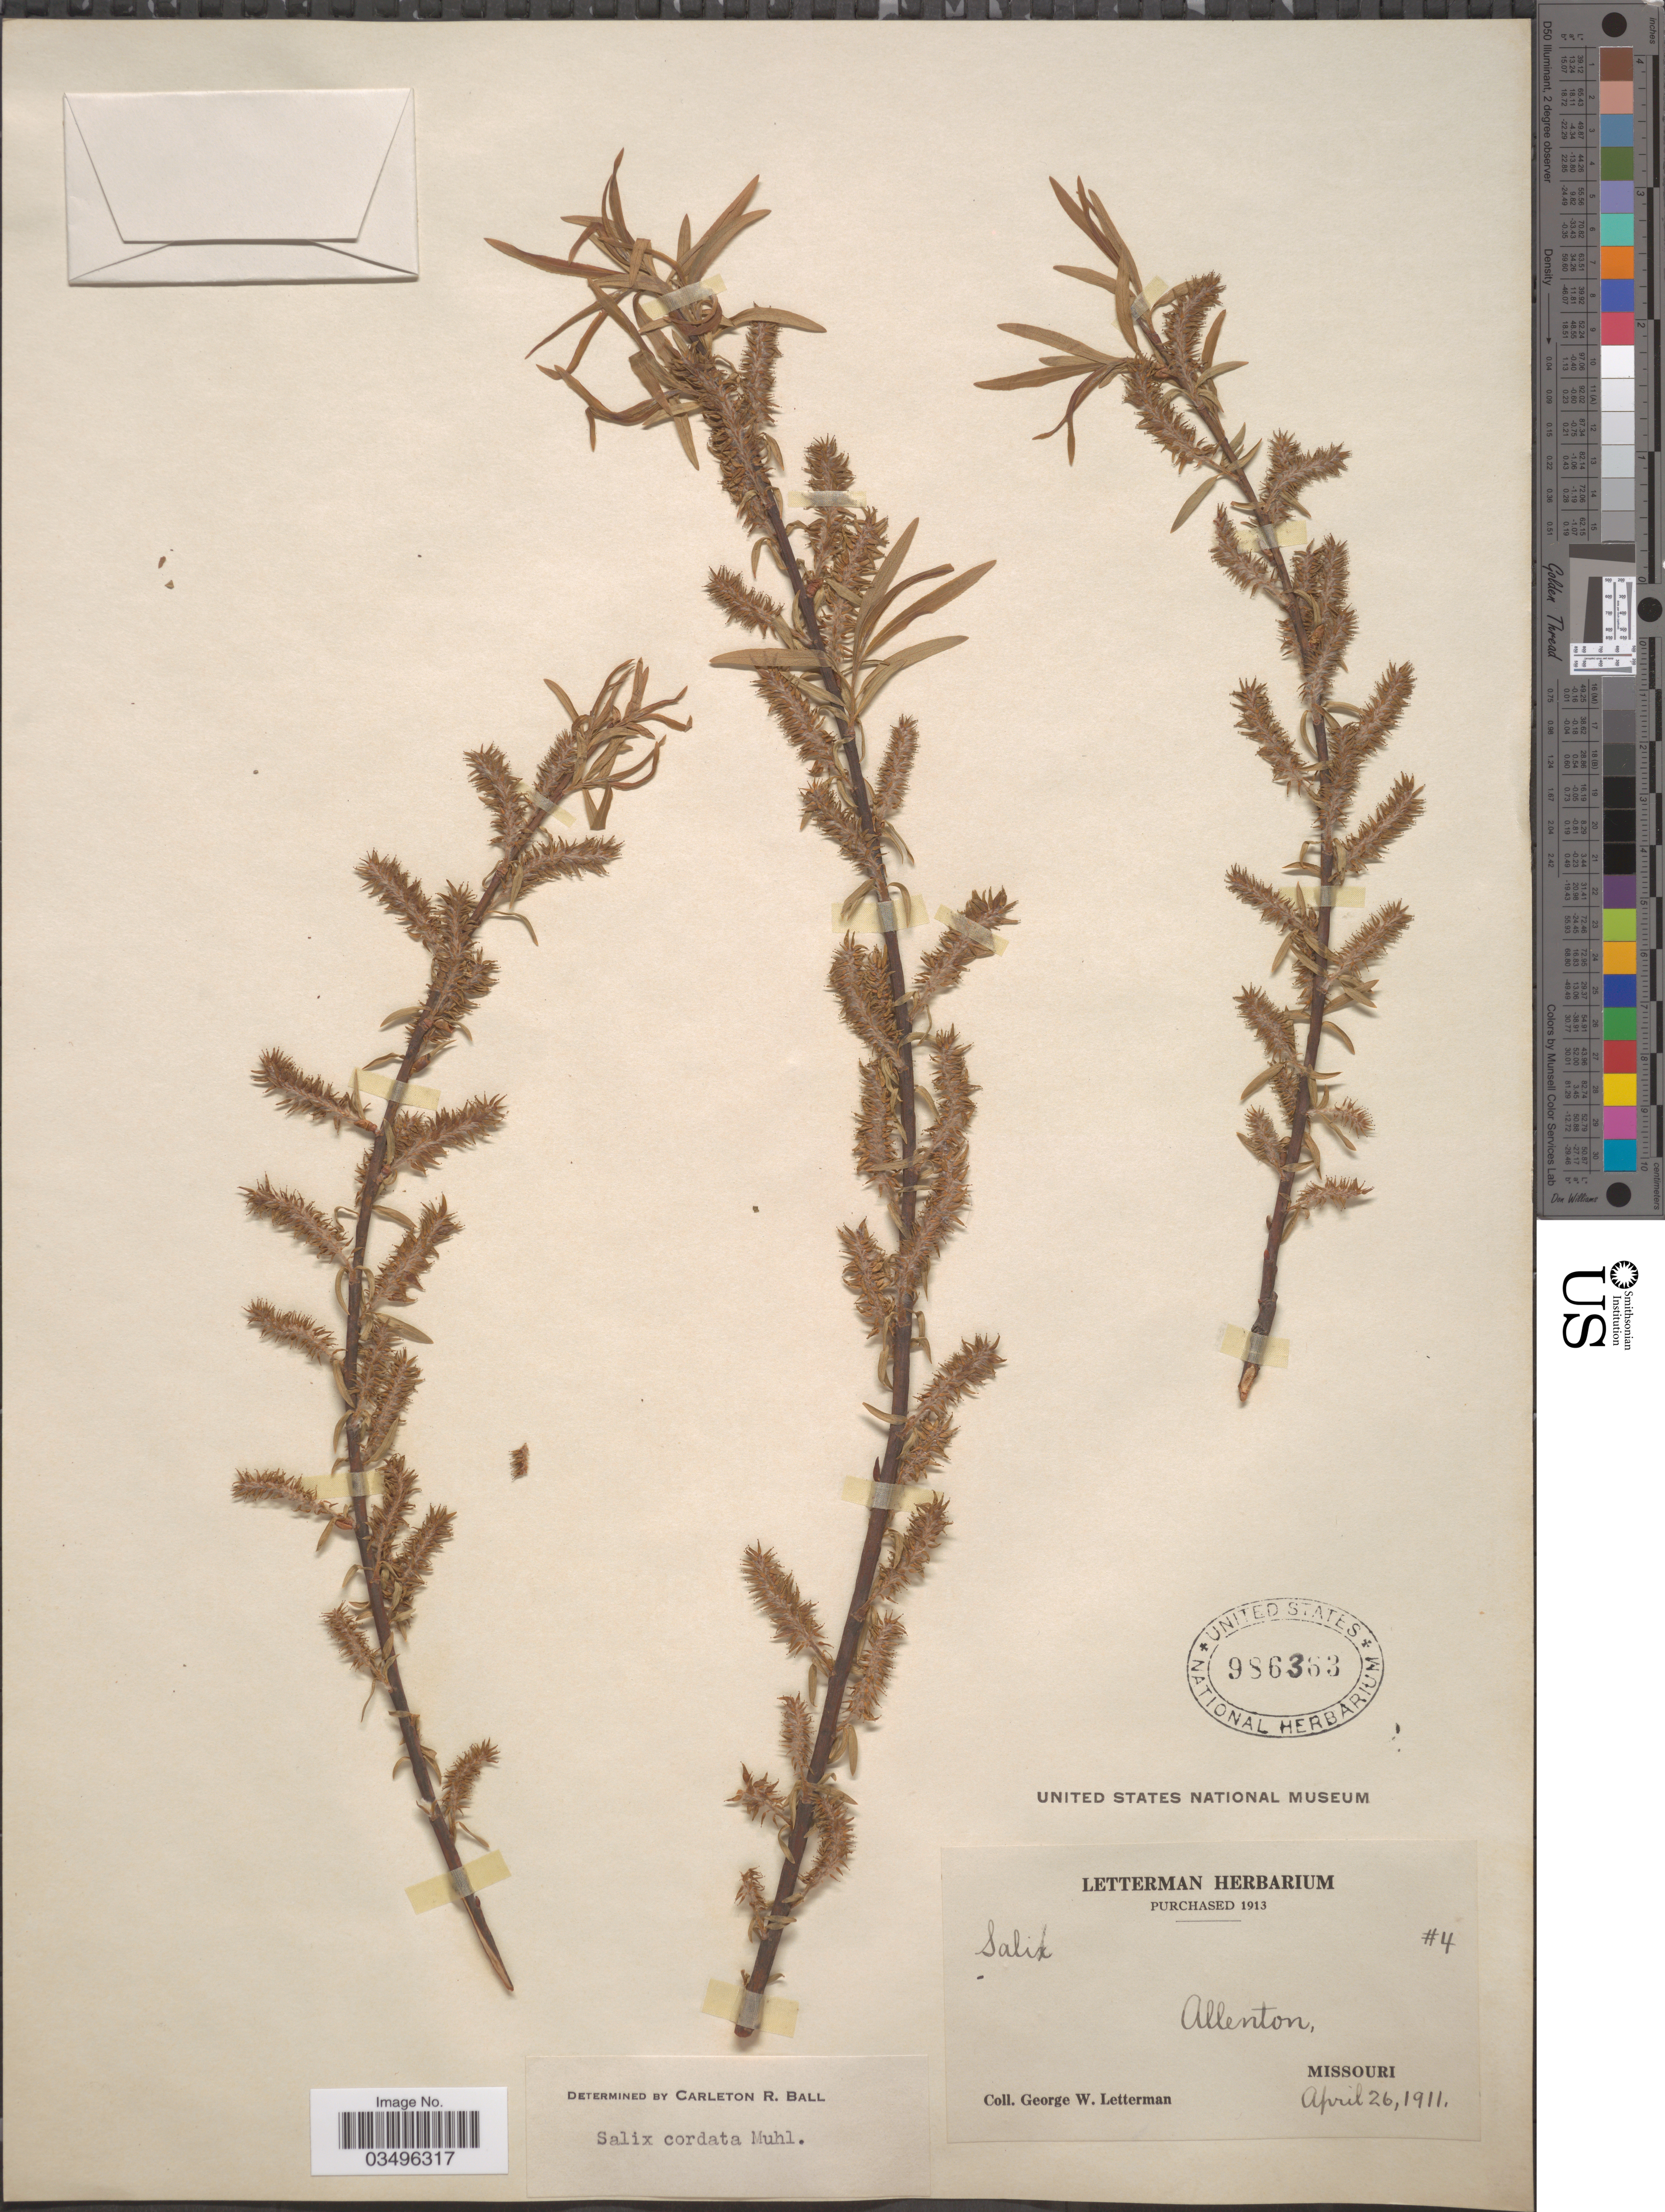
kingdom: Plantae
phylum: Tracheophyta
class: Magnoliopsida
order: Malpighiales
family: Salicaceae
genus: Salix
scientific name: Salix cordata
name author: Michx.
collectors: G. W. Letterman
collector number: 4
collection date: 1911-04-26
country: United States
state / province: Missouri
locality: Allenton.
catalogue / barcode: US 986363